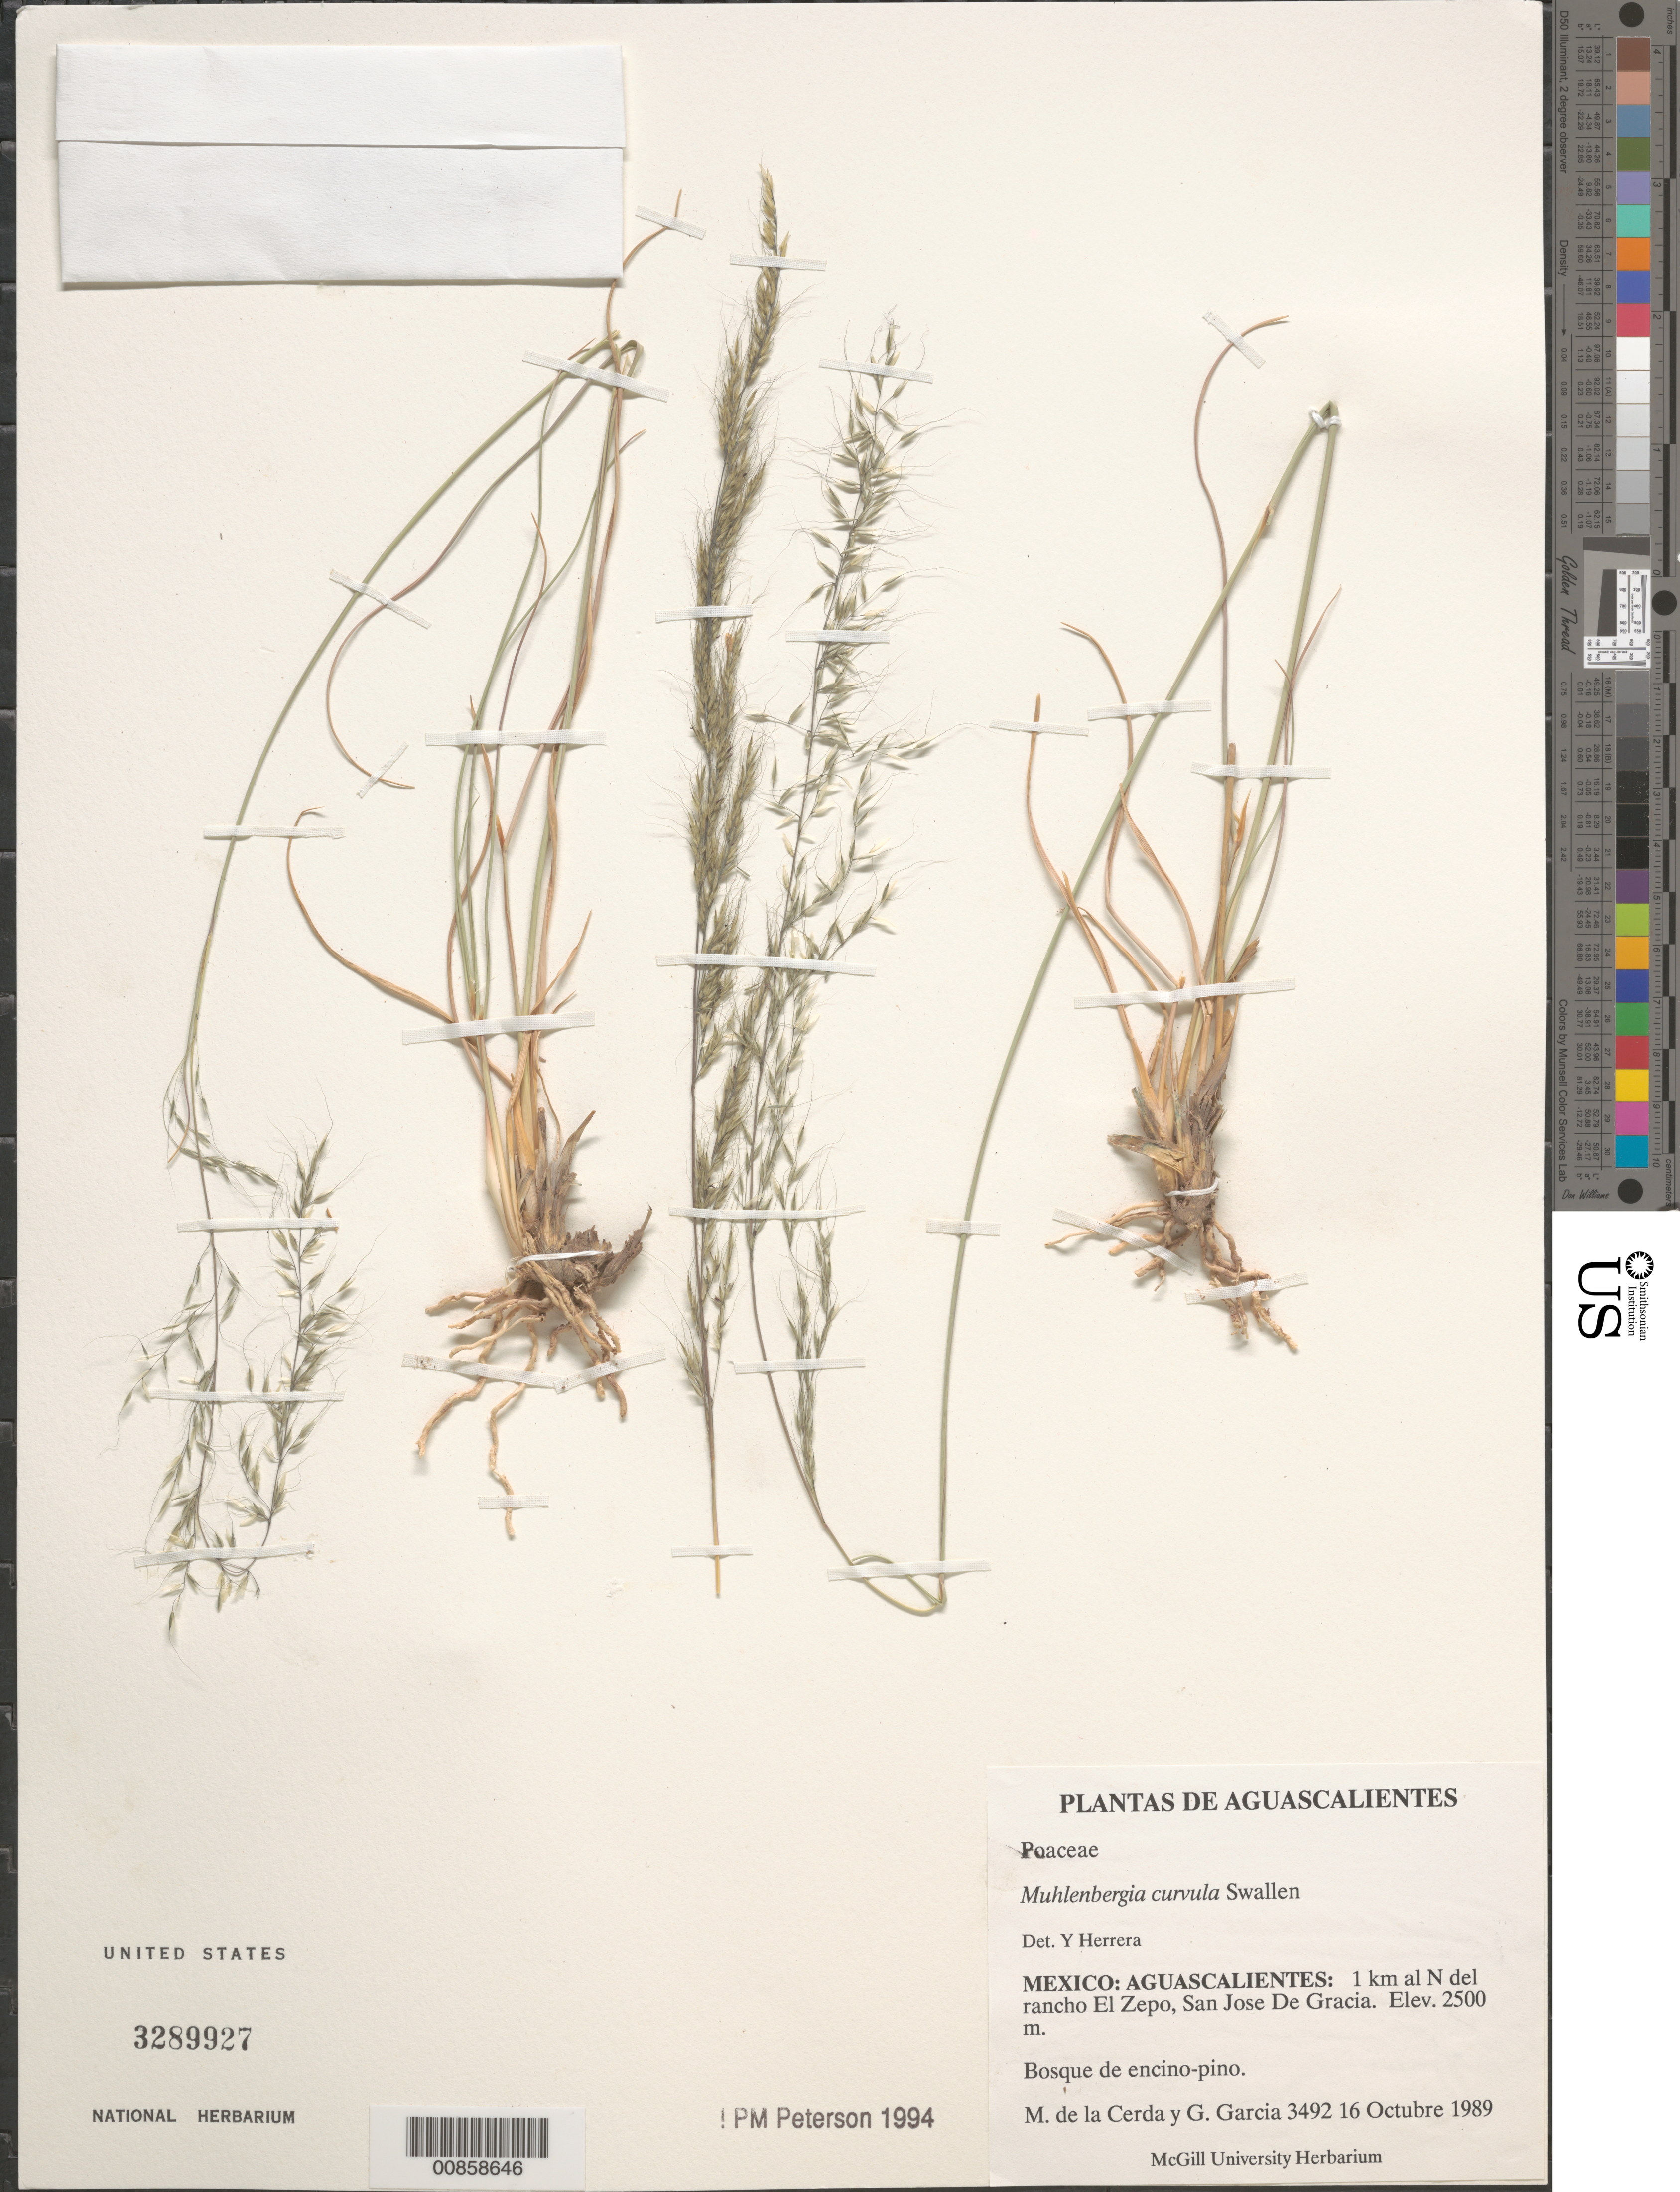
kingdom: Plantae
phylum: Tracheophyta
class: Liliopsida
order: Poales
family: Poaceae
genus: Muhlenbergia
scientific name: Muhlenbergia curvula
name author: Swallen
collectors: M. E. De la Cerda & G. Garcia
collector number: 3492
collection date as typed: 16 Oct 1989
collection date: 1989-10-16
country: Mexico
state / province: Aguascalientes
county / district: San José de Gracia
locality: Rancho El Zepo, mpio. San José de Gracia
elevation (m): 2560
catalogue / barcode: US 3289927